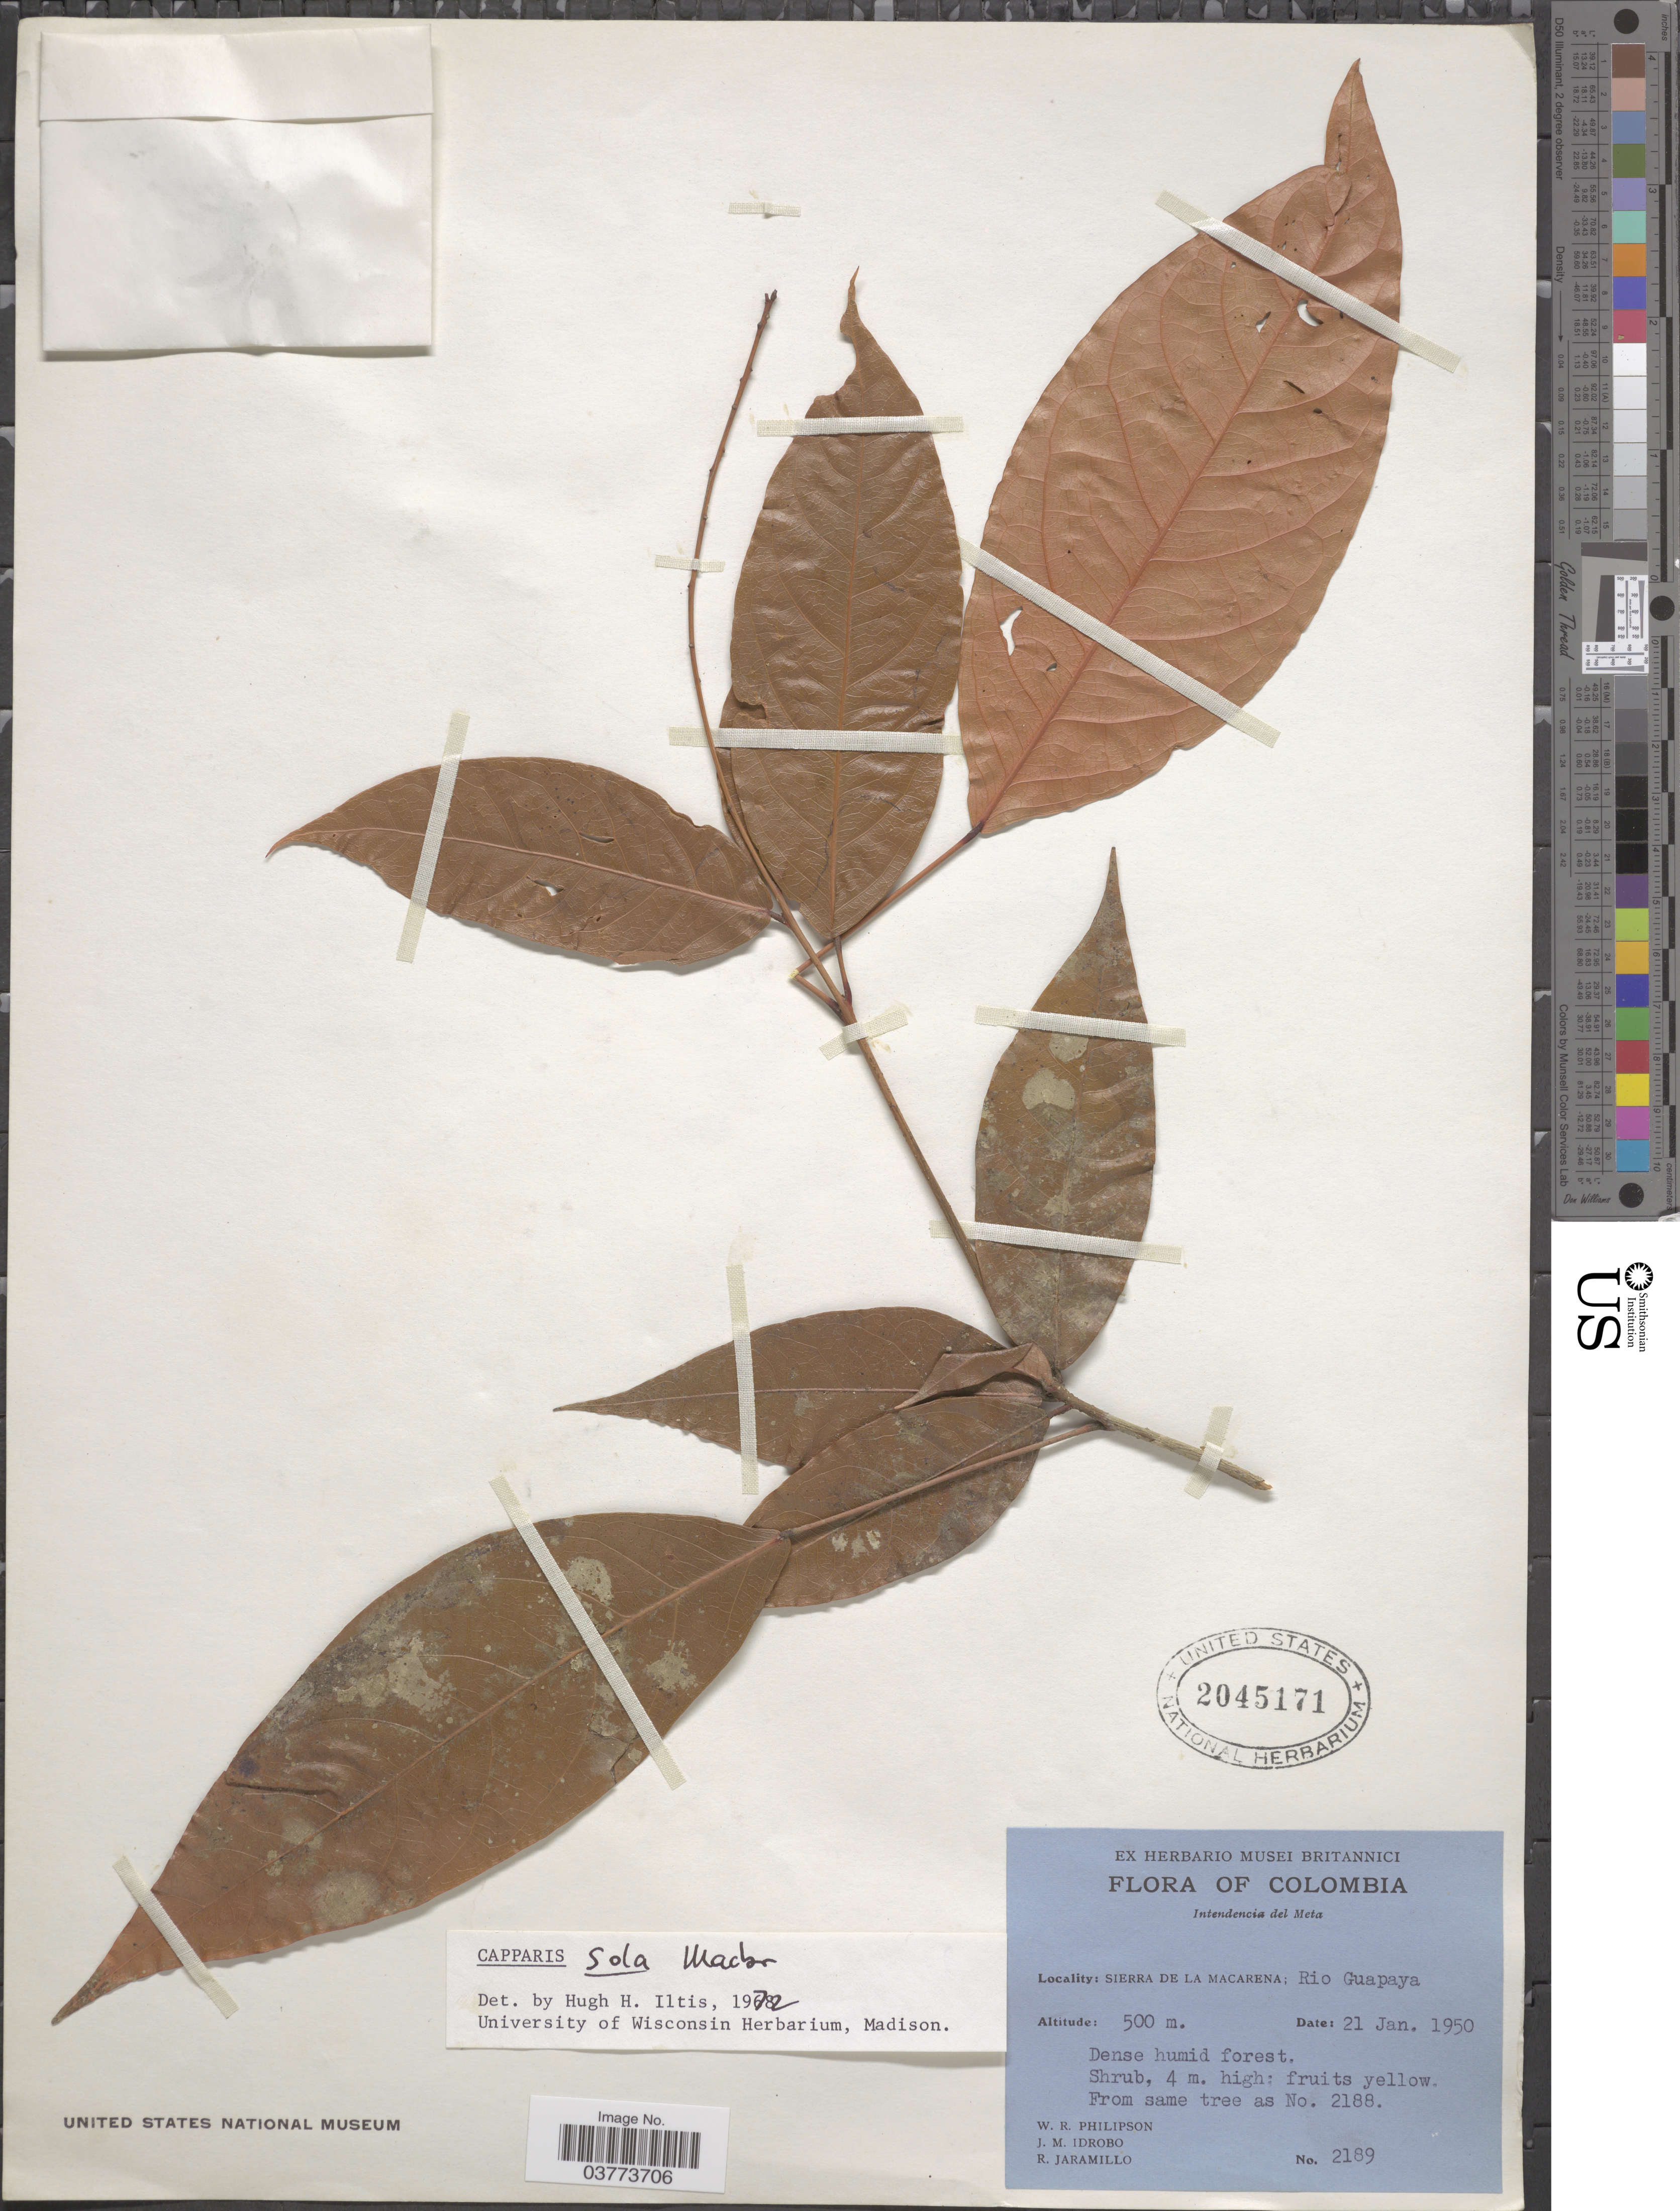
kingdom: Plantae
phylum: Tracheophyta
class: Magnoliopsida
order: Brassicales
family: Capparaceae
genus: Capparidastrum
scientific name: Capparidastrum sola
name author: (J.F. Macbr.) Iltis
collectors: W. R. Philipson, J. M. Idrobo & R. Jaramillo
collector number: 2189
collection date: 1950-01-21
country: Colombia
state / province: Meta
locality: Intendencia del Meta. Sierra de La Macarena; Rio Guapaya.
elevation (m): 500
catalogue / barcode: US 2045171